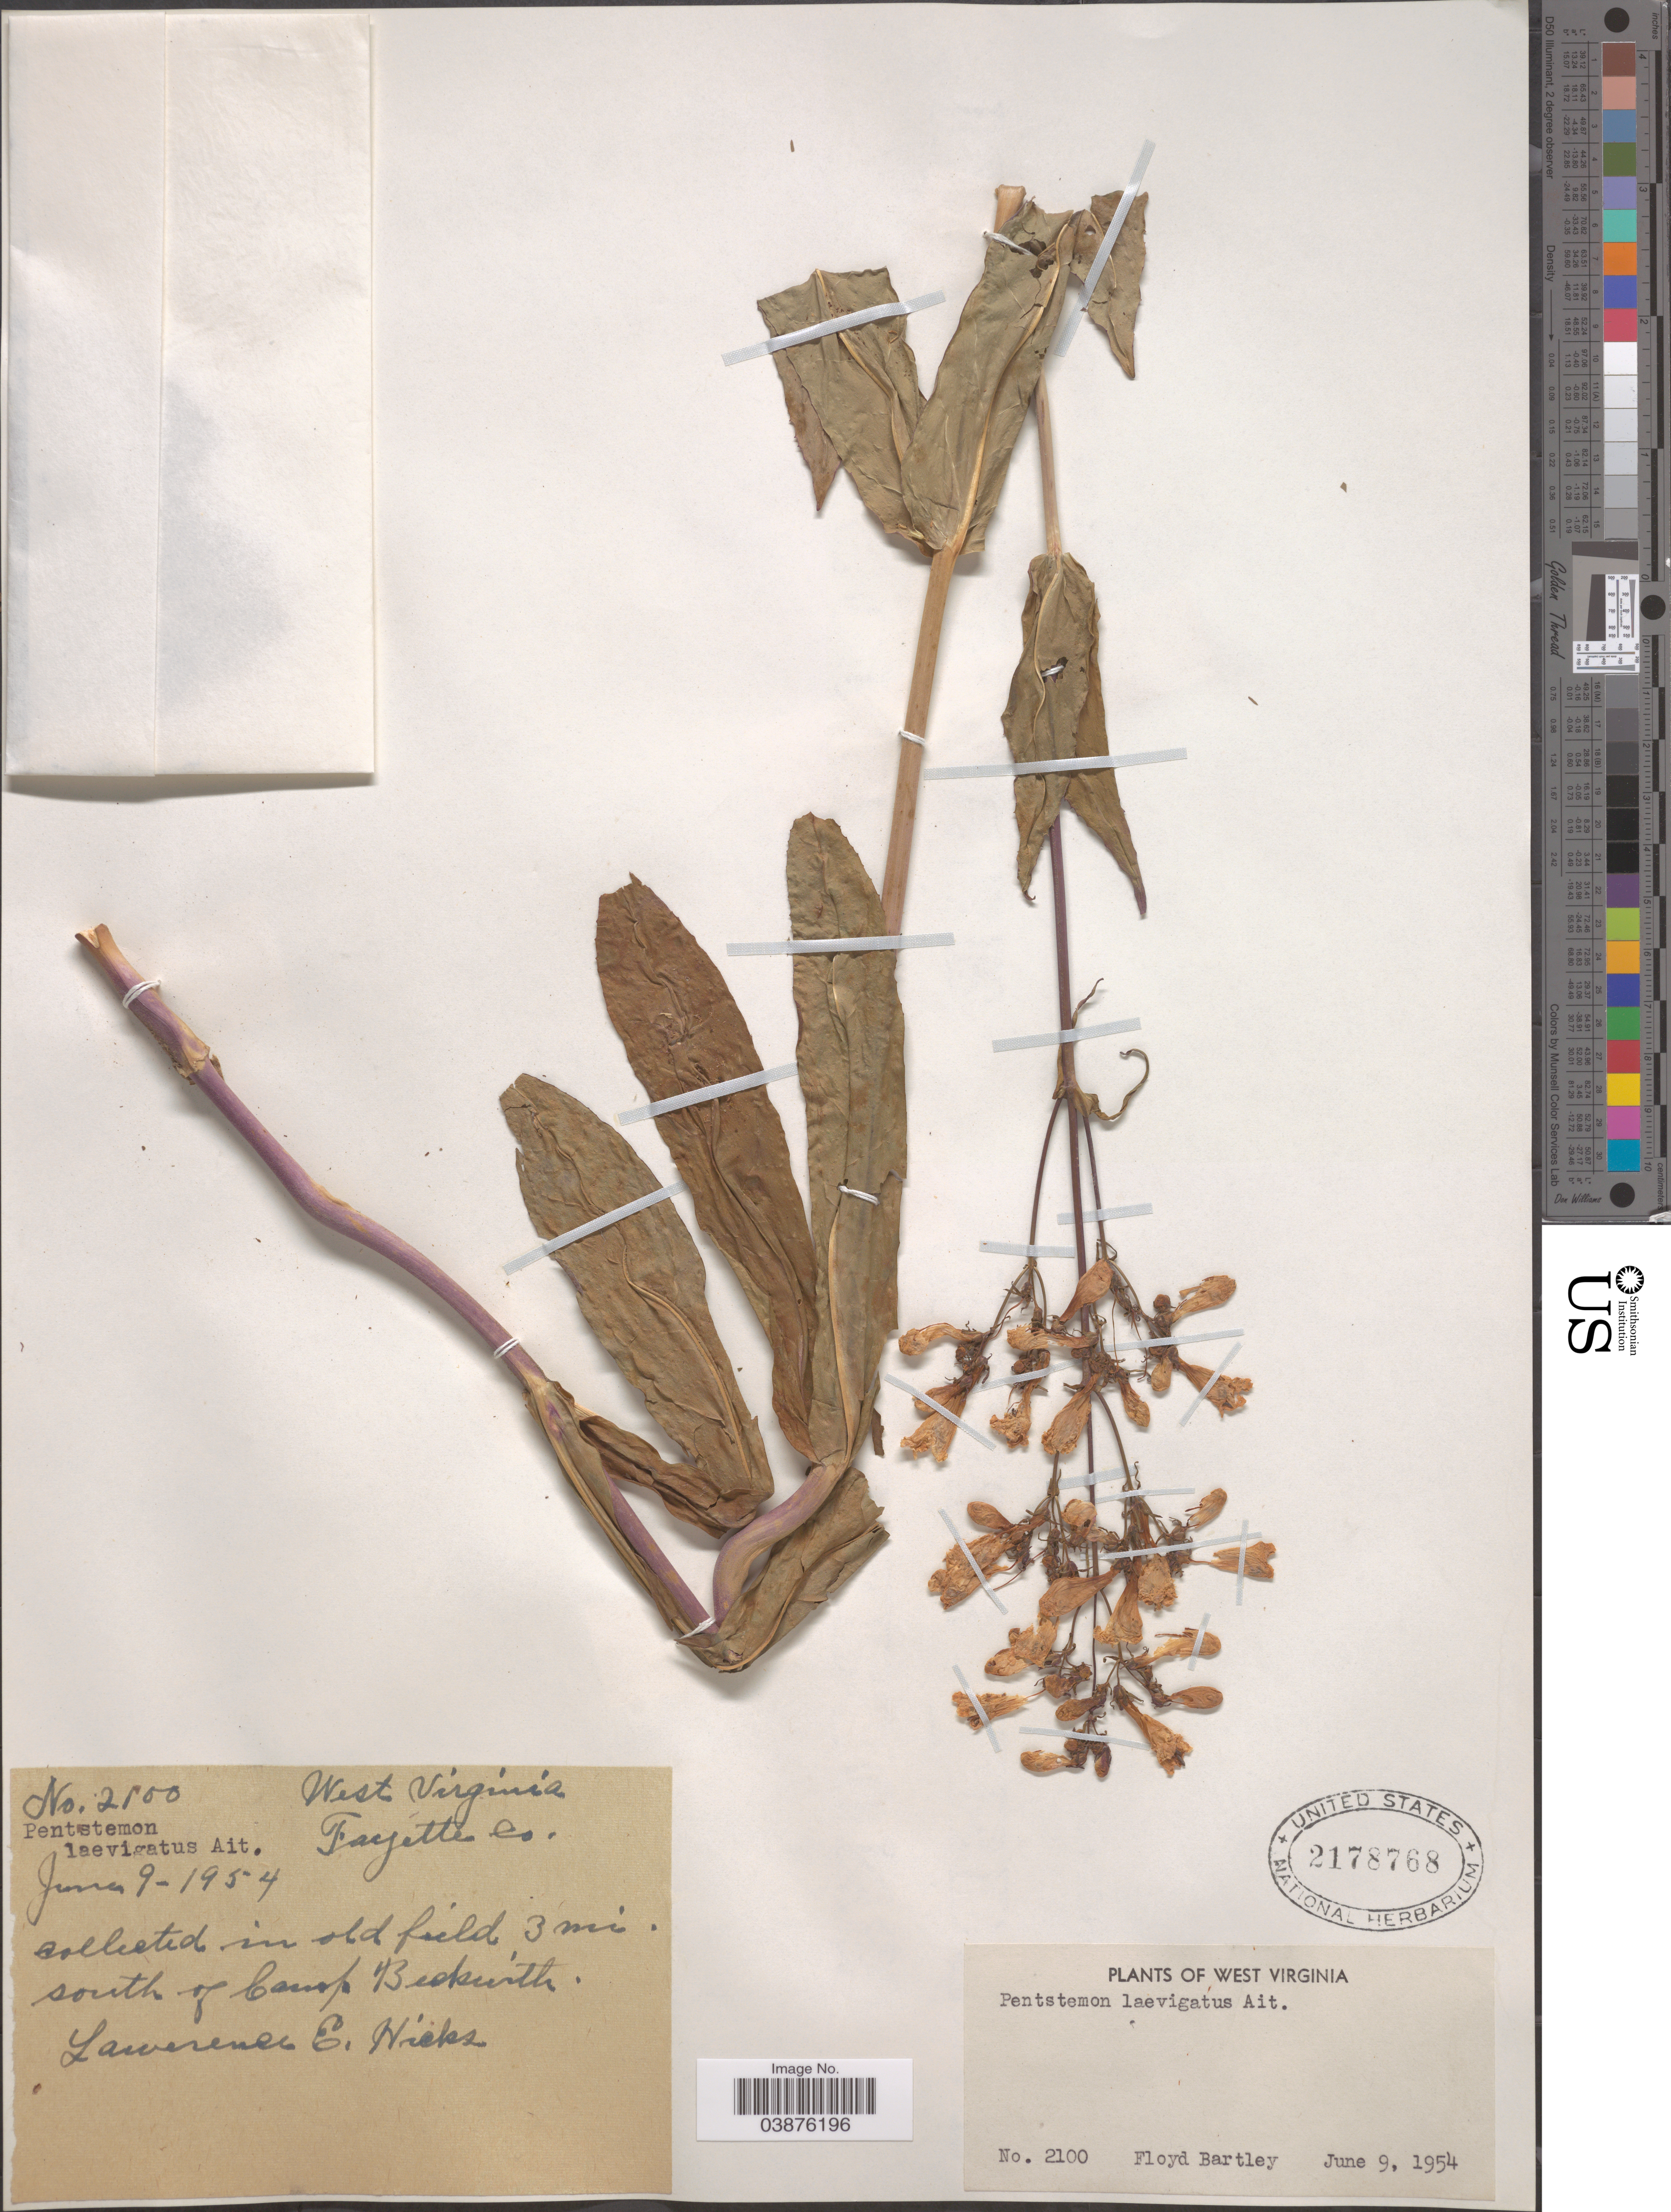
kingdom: Plantae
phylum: Tracheophyta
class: Magnoliopsida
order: Lamiales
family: Plantaginaceae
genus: Penstemon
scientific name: Penstemon laevigatus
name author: Aiton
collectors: L. E. Hicks & F. Bartley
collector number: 2100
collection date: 1954-06-09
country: United States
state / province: West Virginia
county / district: Fayette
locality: Fayette Co. In old field 3 mi. south of Camp Beckwith.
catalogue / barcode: US 2178768